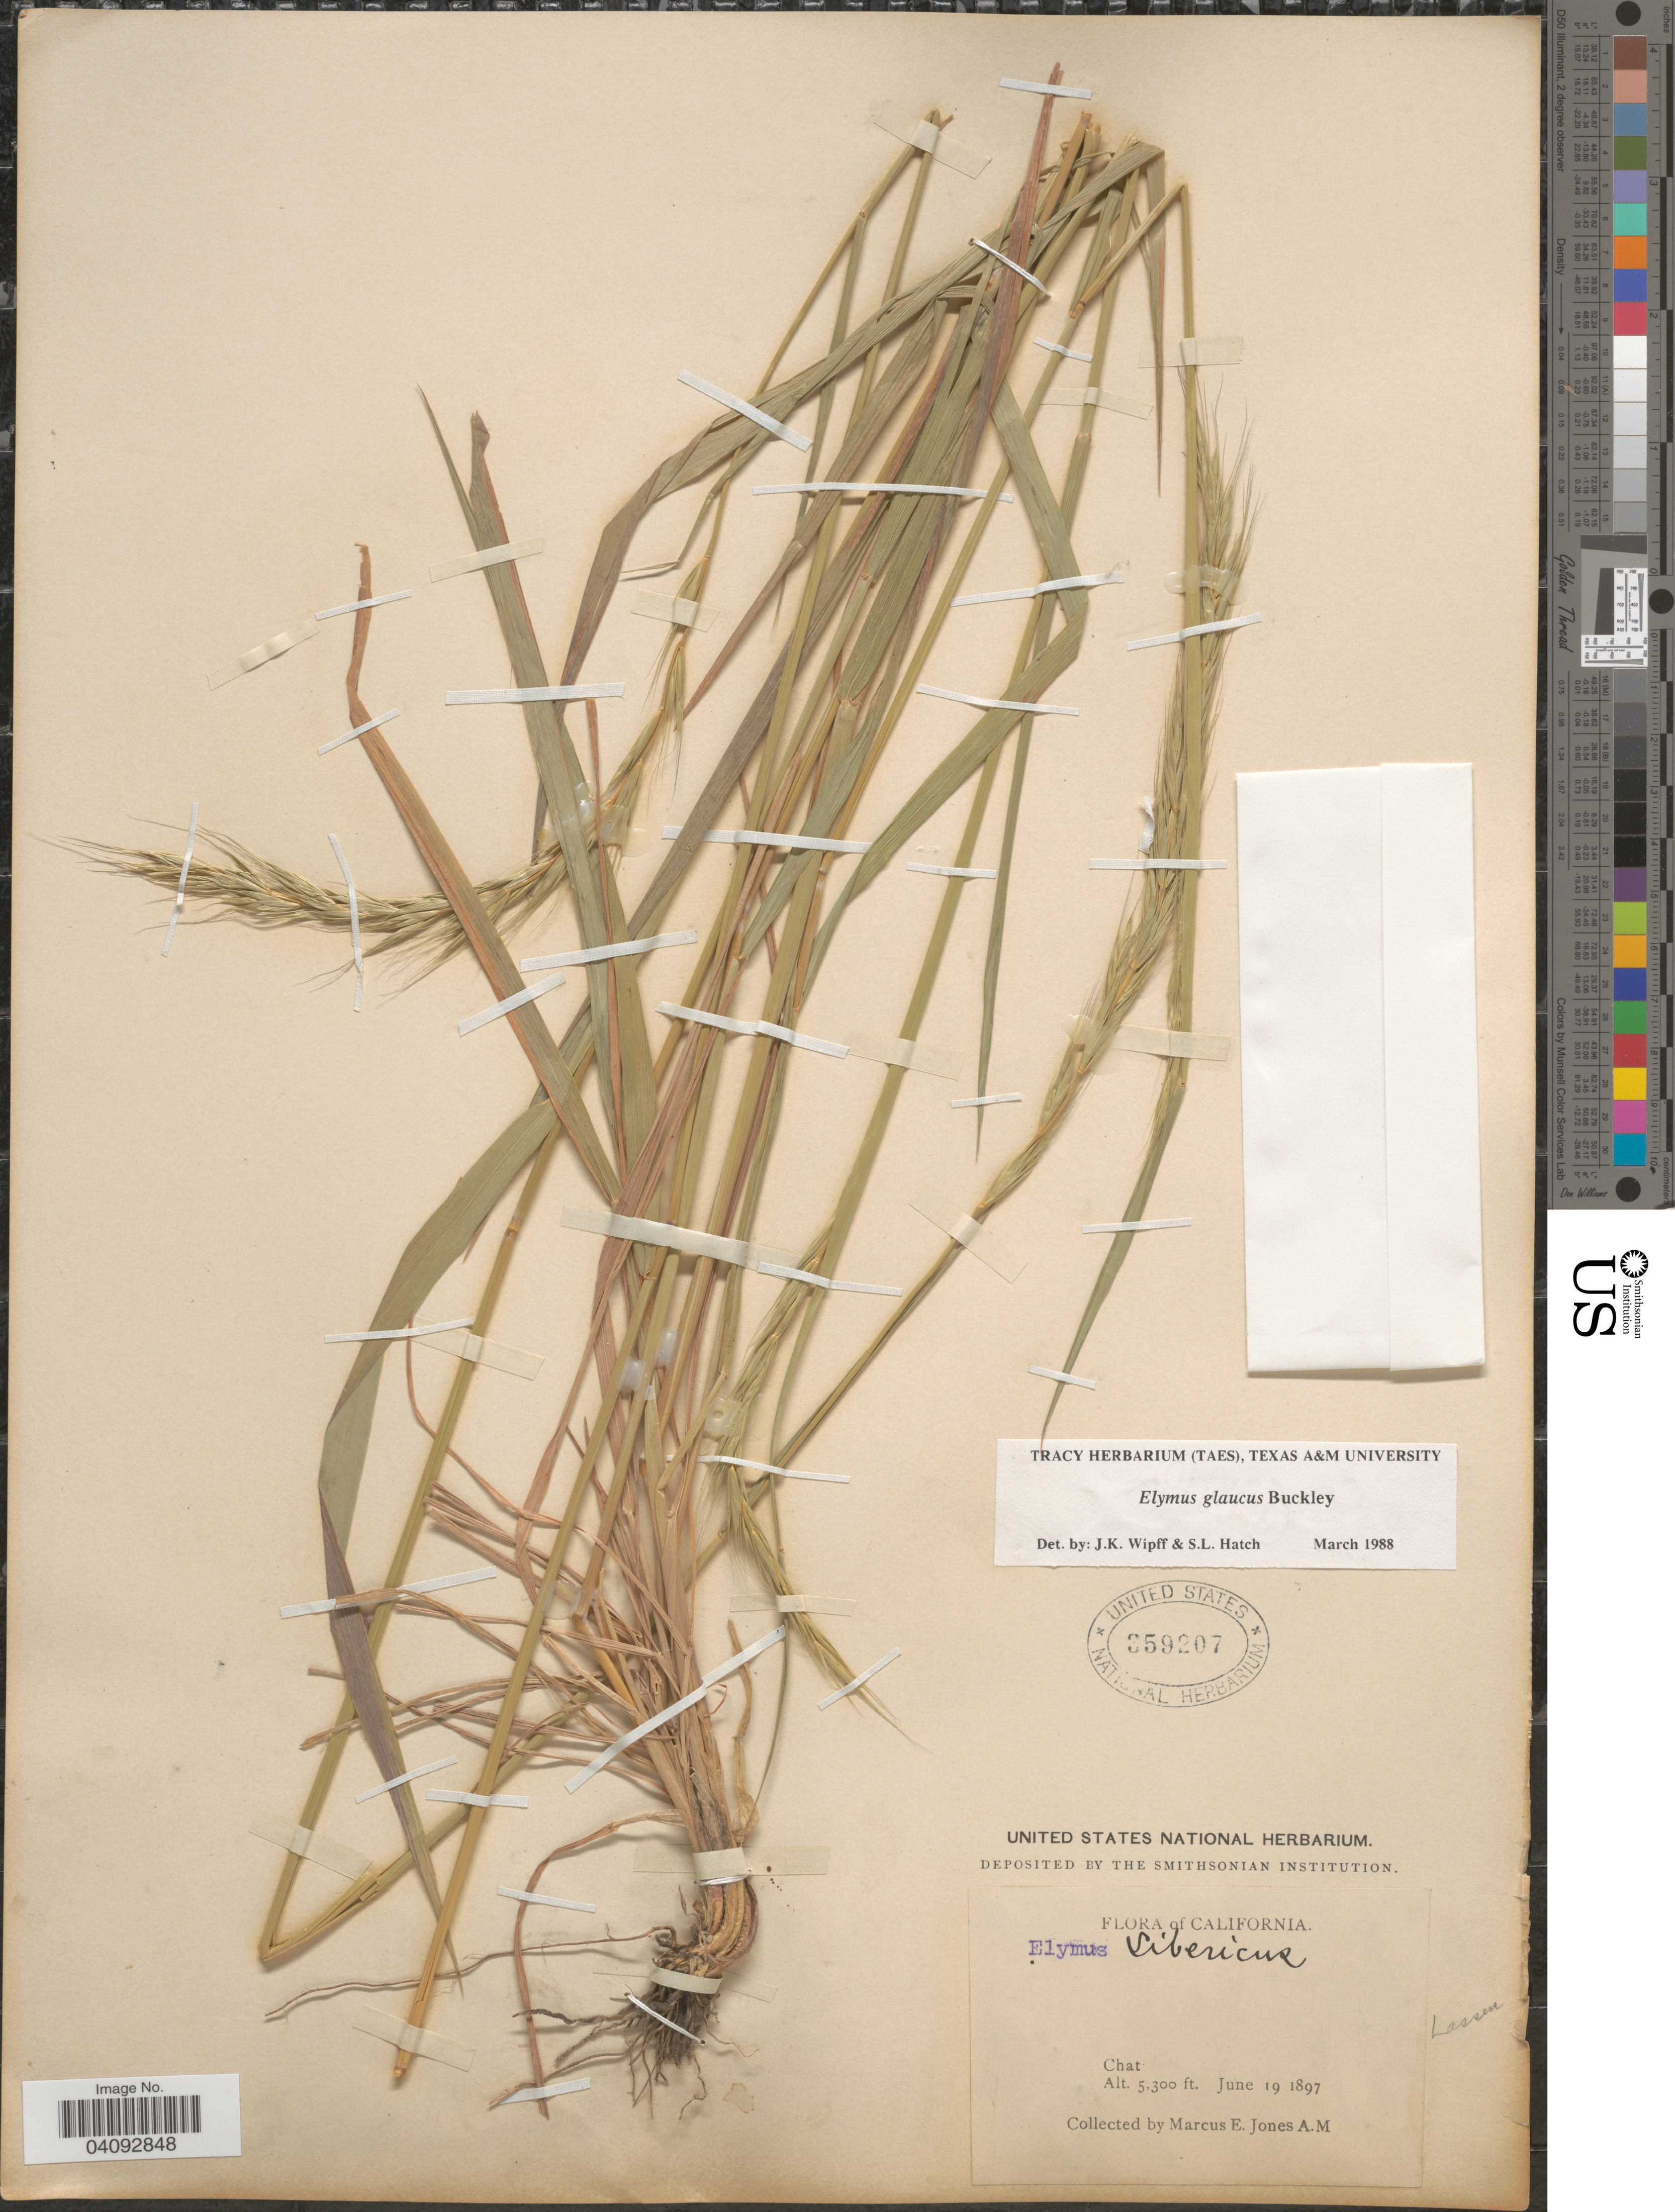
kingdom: Plantae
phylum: Tracheophyta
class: Liliopsida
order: Poales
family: Poaceae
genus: Elymus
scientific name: Elymus glaucus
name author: Buckley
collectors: M. E. Jones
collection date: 1897-06-19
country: United States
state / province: California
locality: Lassen. Chat.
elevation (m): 1615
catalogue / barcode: US 359207